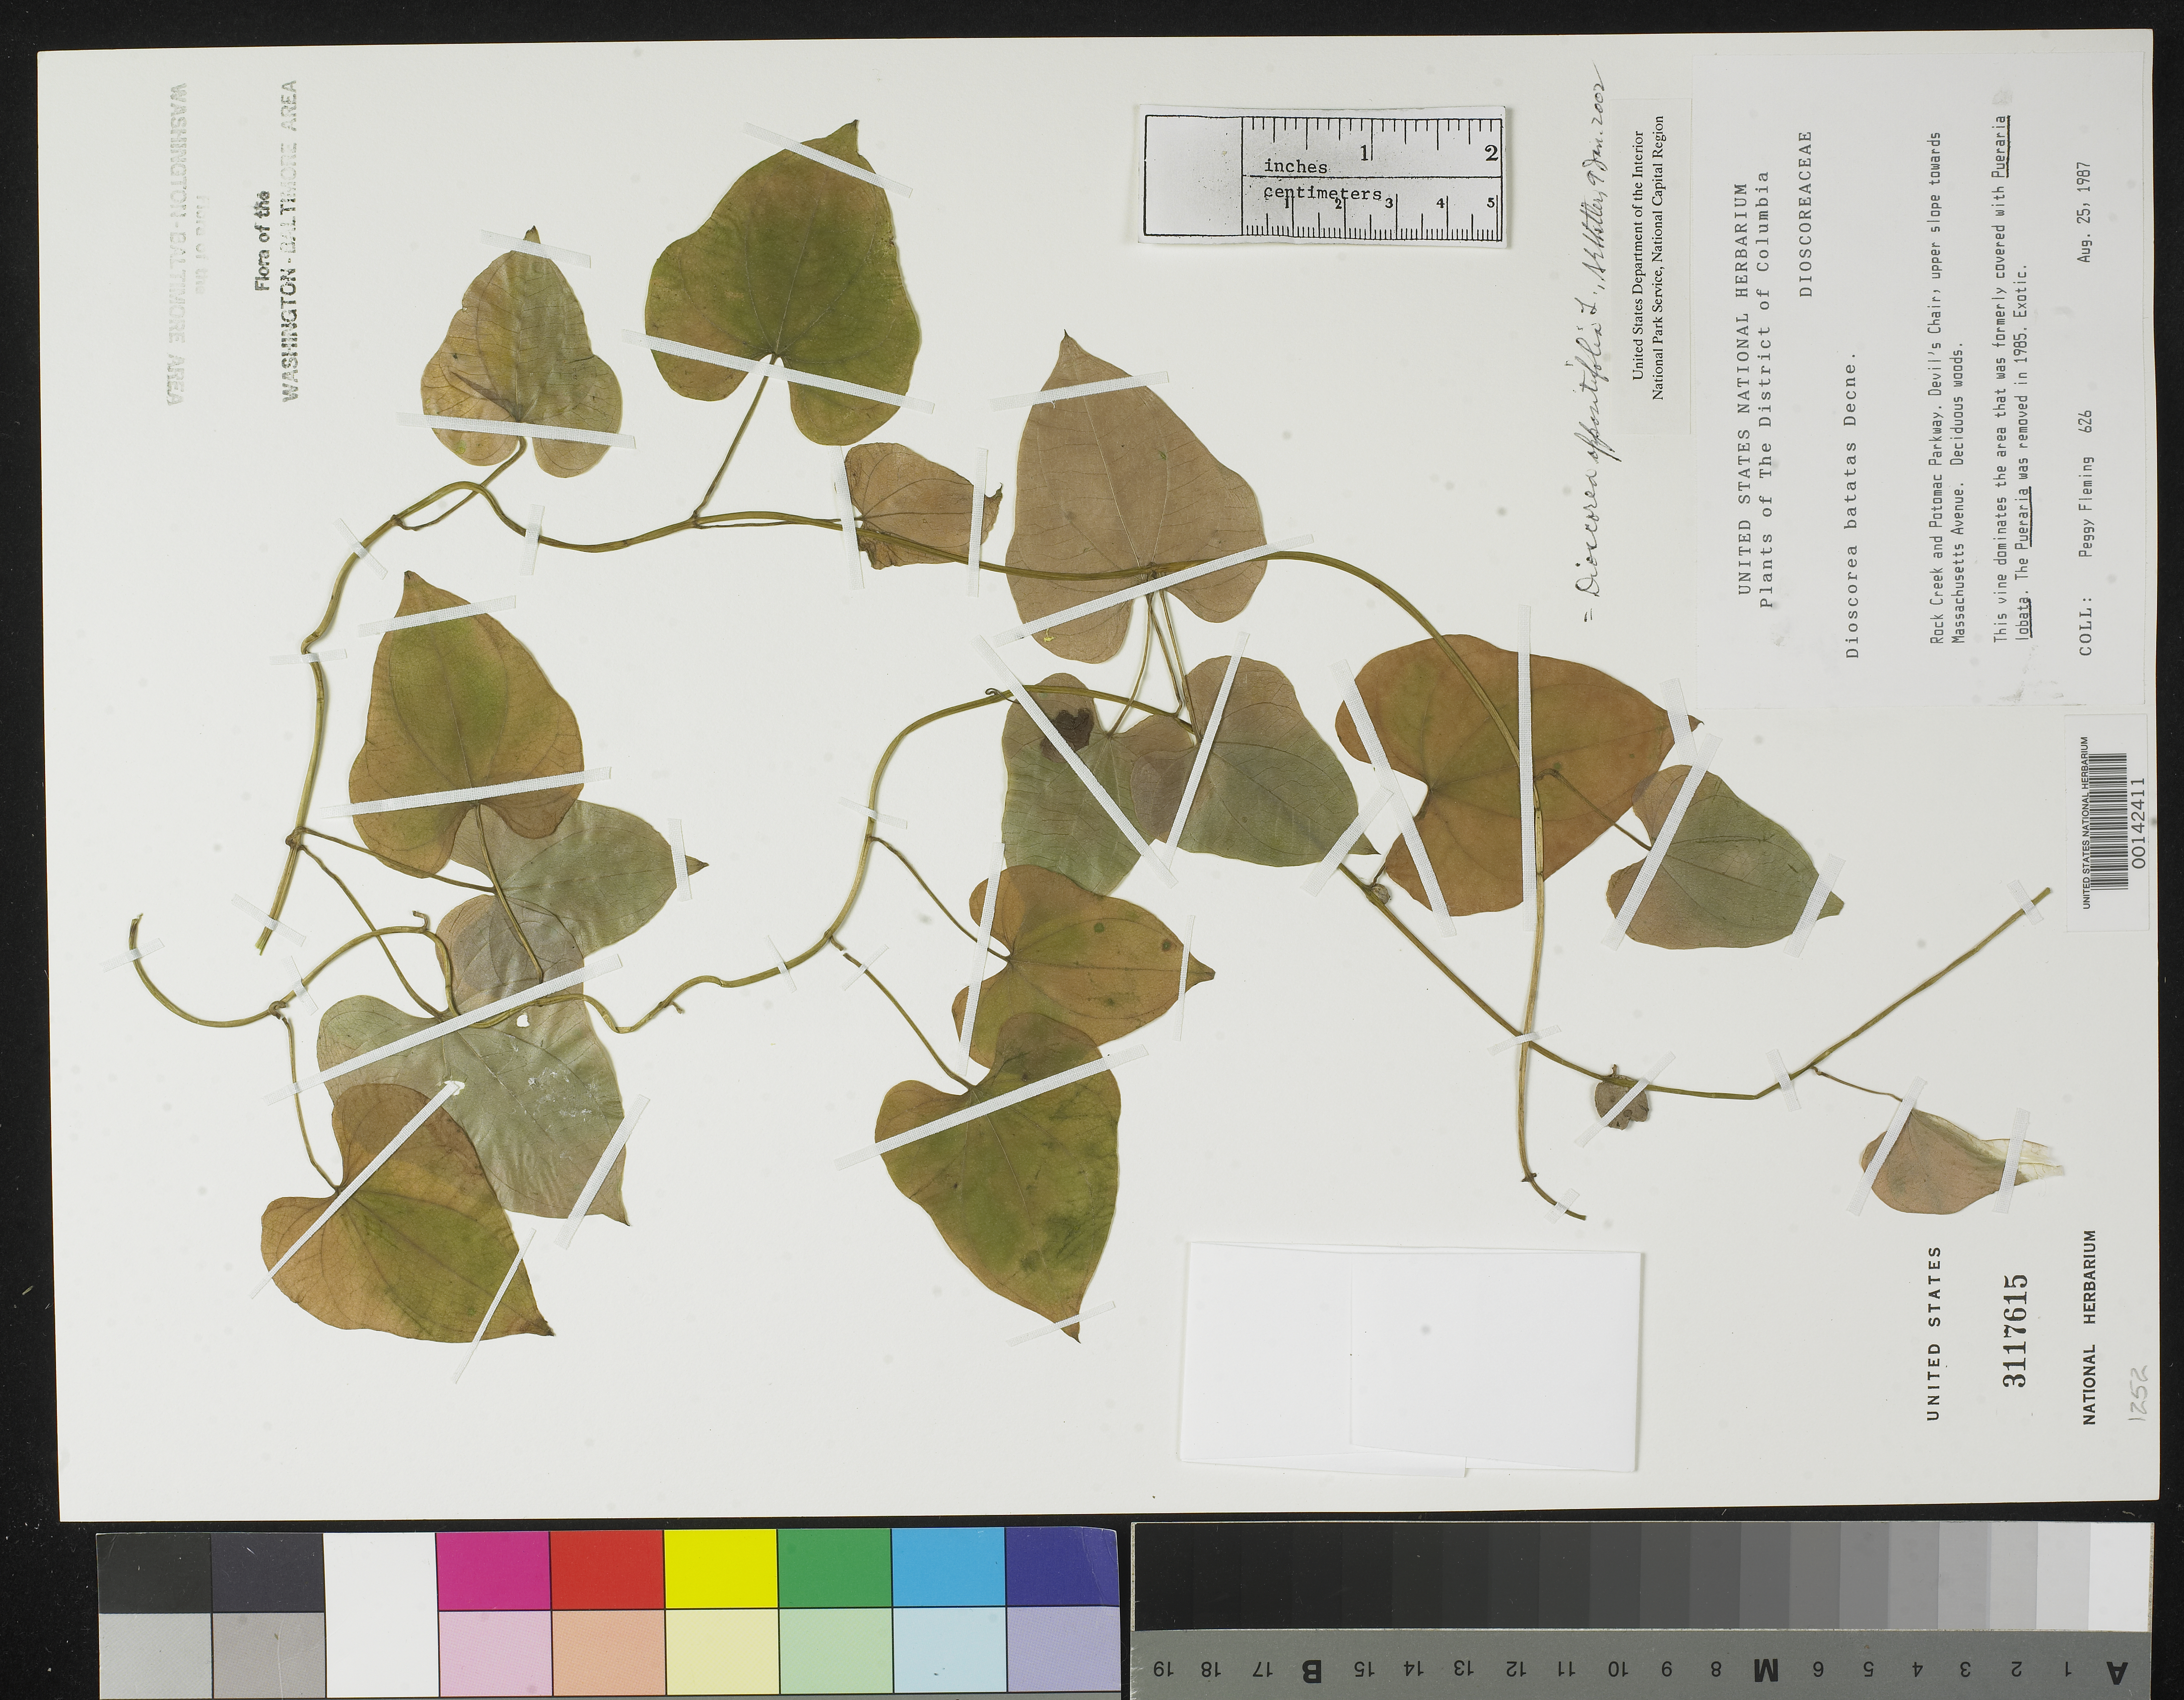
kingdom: Plantae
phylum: Tracheophyta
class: Liliopsida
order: Dioscoreales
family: Dioscoreaceae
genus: Dioscorea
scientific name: Dioscorea polystachya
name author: Turcz.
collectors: P. Fleming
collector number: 626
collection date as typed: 25 Aug 1987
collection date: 1987-08-25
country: United States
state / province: District of Columbia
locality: Rock Creek and Potomac Parkway. Devil's Chair, upper slope towards Massachusetts Avenue. Rock Creek & Potomac Pkwy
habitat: Deciduous woods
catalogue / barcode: US 3117615